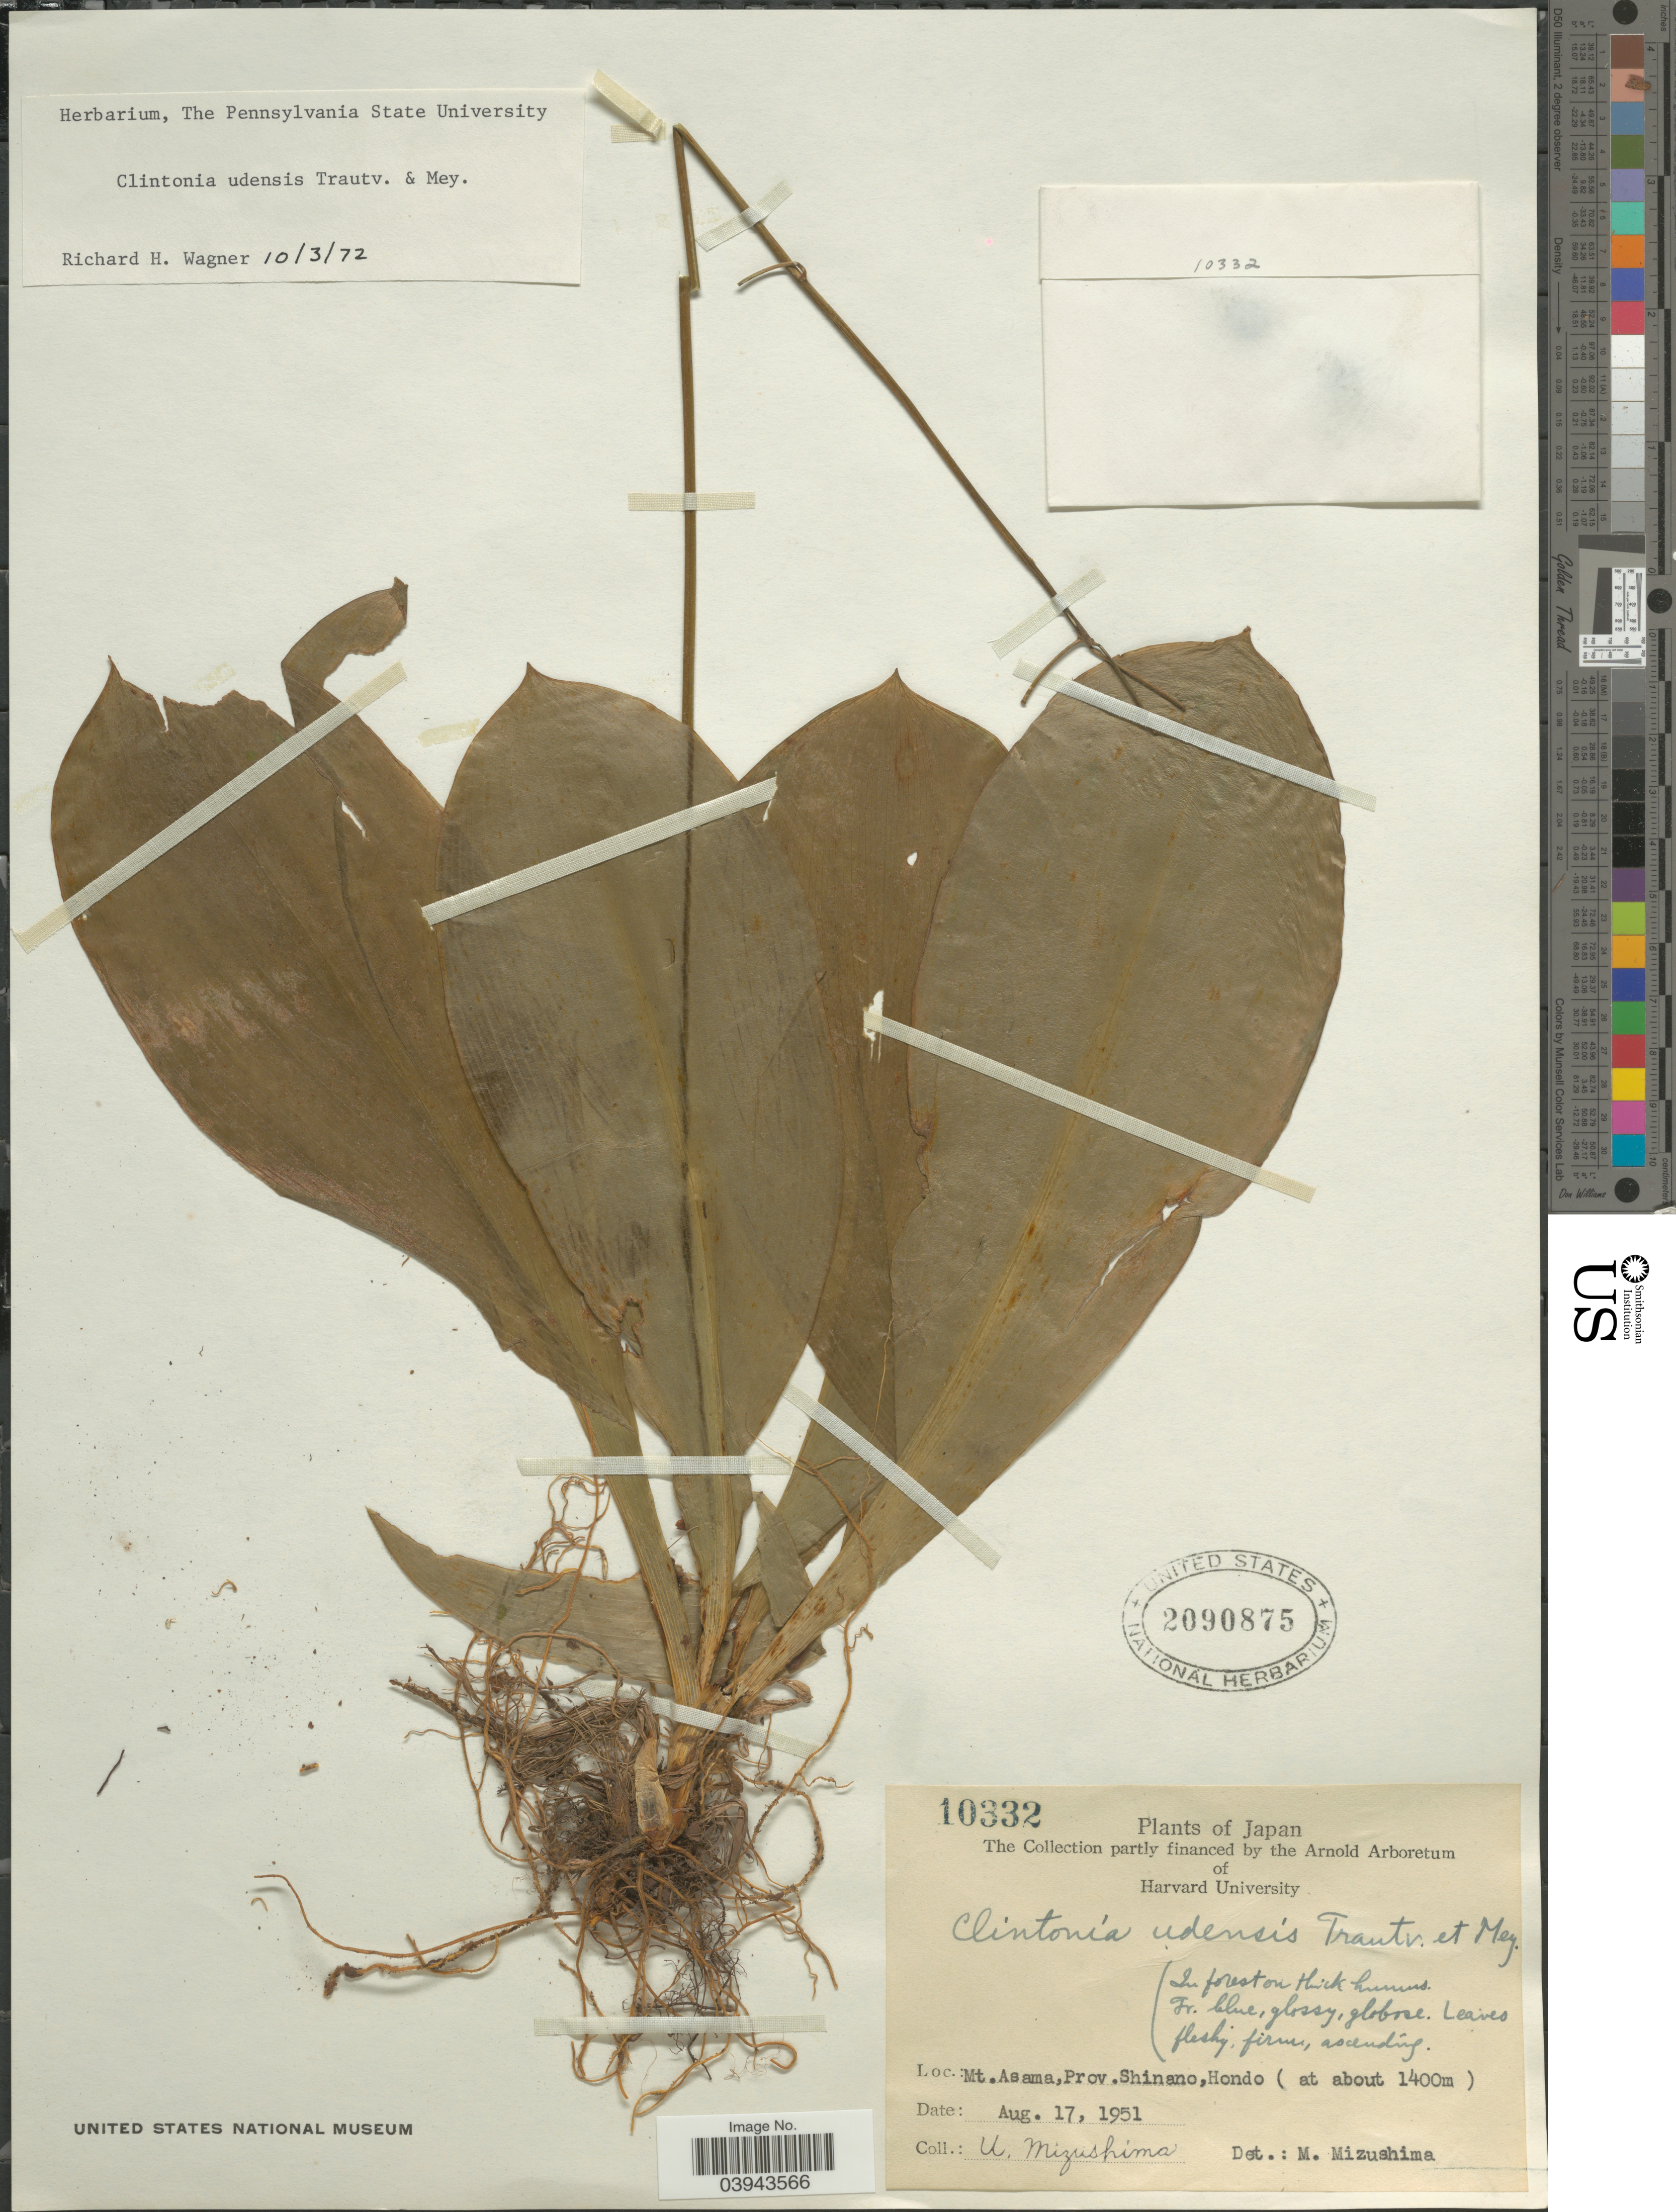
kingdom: Plantae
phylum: Tracheophyta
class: Liliopsida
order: Liliales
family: Liliaceae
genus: Clintonia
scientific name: Clintonia udensis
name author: Trautv. & C.A. Mey.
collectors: U. Mizushima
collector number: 10332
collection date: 1951-08-17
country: Japan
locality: Mt. Asama, Prov. Shinano, Hondo.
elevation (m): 1400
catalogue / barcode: US 2090875